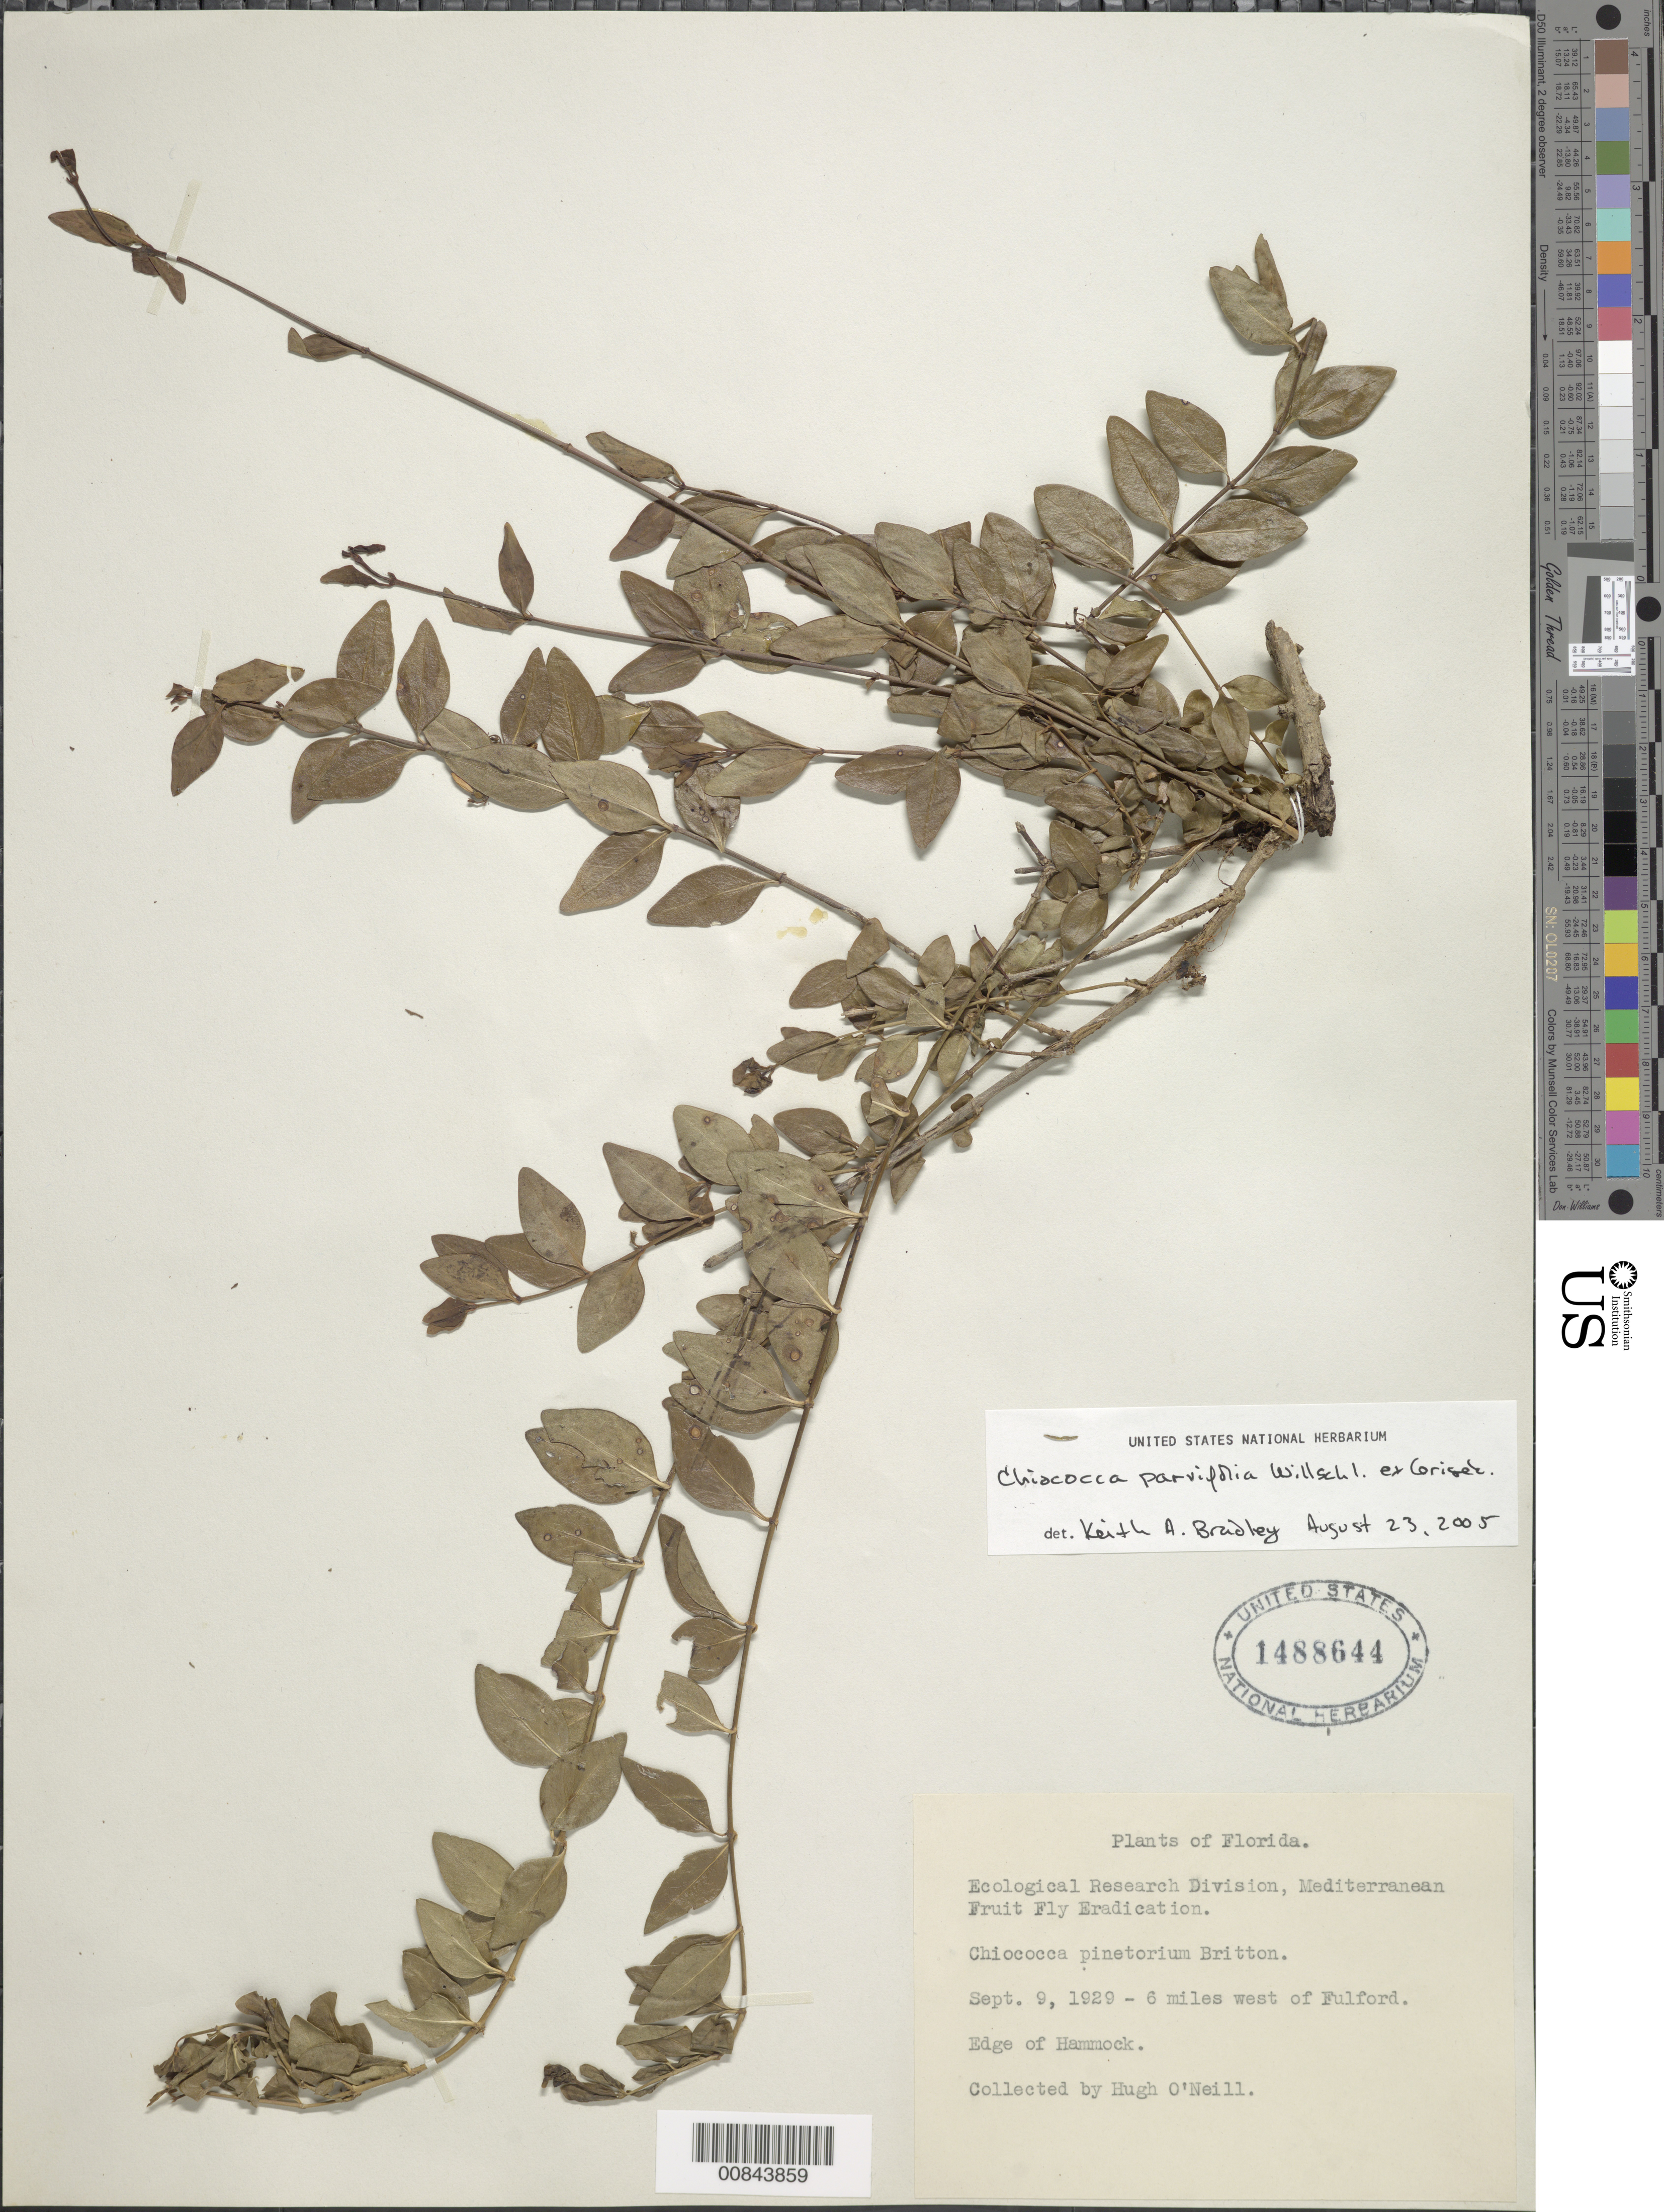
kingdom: Plantae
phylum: Tracheophyta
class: Magnoliopsida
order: Gentianales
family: Rubiaceae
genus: Chiococca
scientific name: Chiococca parvifolia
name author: Wullschl. ex Griseb.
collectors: H. O'Neill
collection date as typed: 09 Sep 1929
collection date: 1929-09-09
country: United States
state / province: Florida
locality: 6 mi W of Fulford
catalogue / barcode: US 1488644